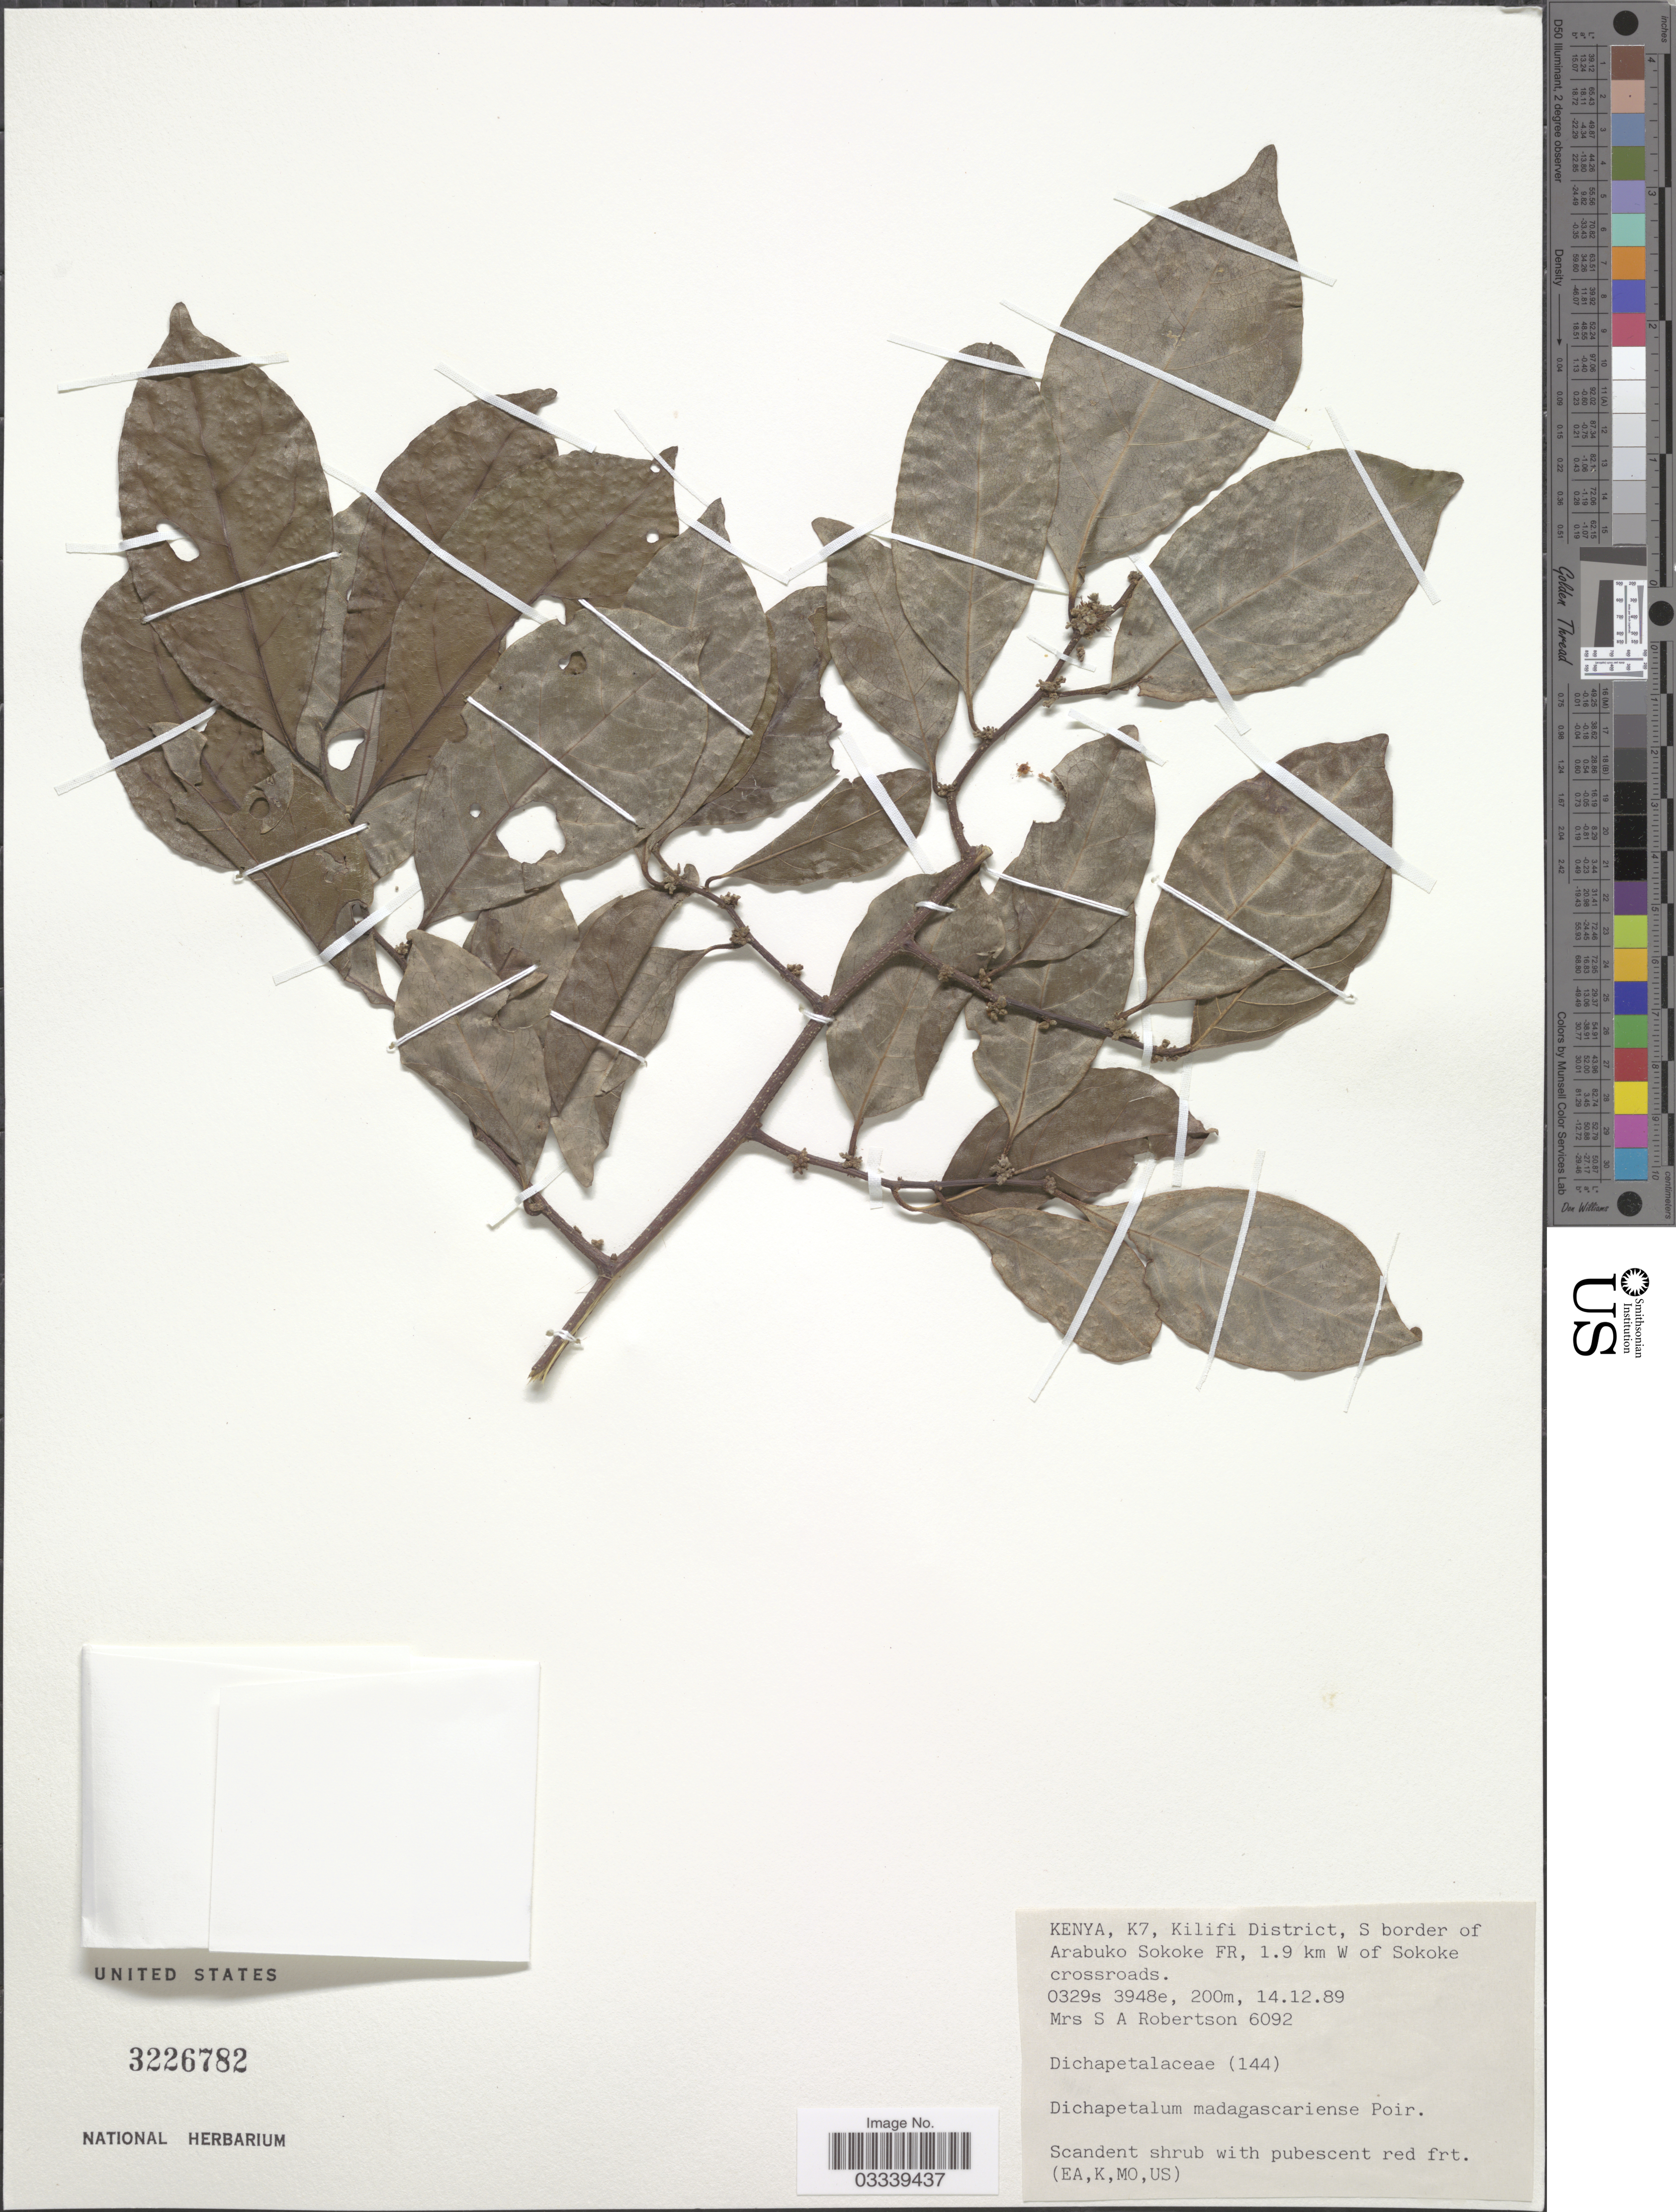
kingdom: Plantae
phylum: Tracheophyta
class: Magnoliopsida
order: Malpighiales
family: Dichapetalaceae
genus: Dichapetalum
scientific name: Dichapetalum madagascariense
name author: Poir.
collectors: S. Robertson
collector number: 6092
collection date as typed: Transcribed d/m/y: 14/12/89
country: Kenya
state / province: Kilifi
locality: K7, Kilifi District, S border of Arabuko Sokoke FR, 1.9 km W of Sokoke crossroads.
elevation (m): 200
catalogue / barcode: US 3226782